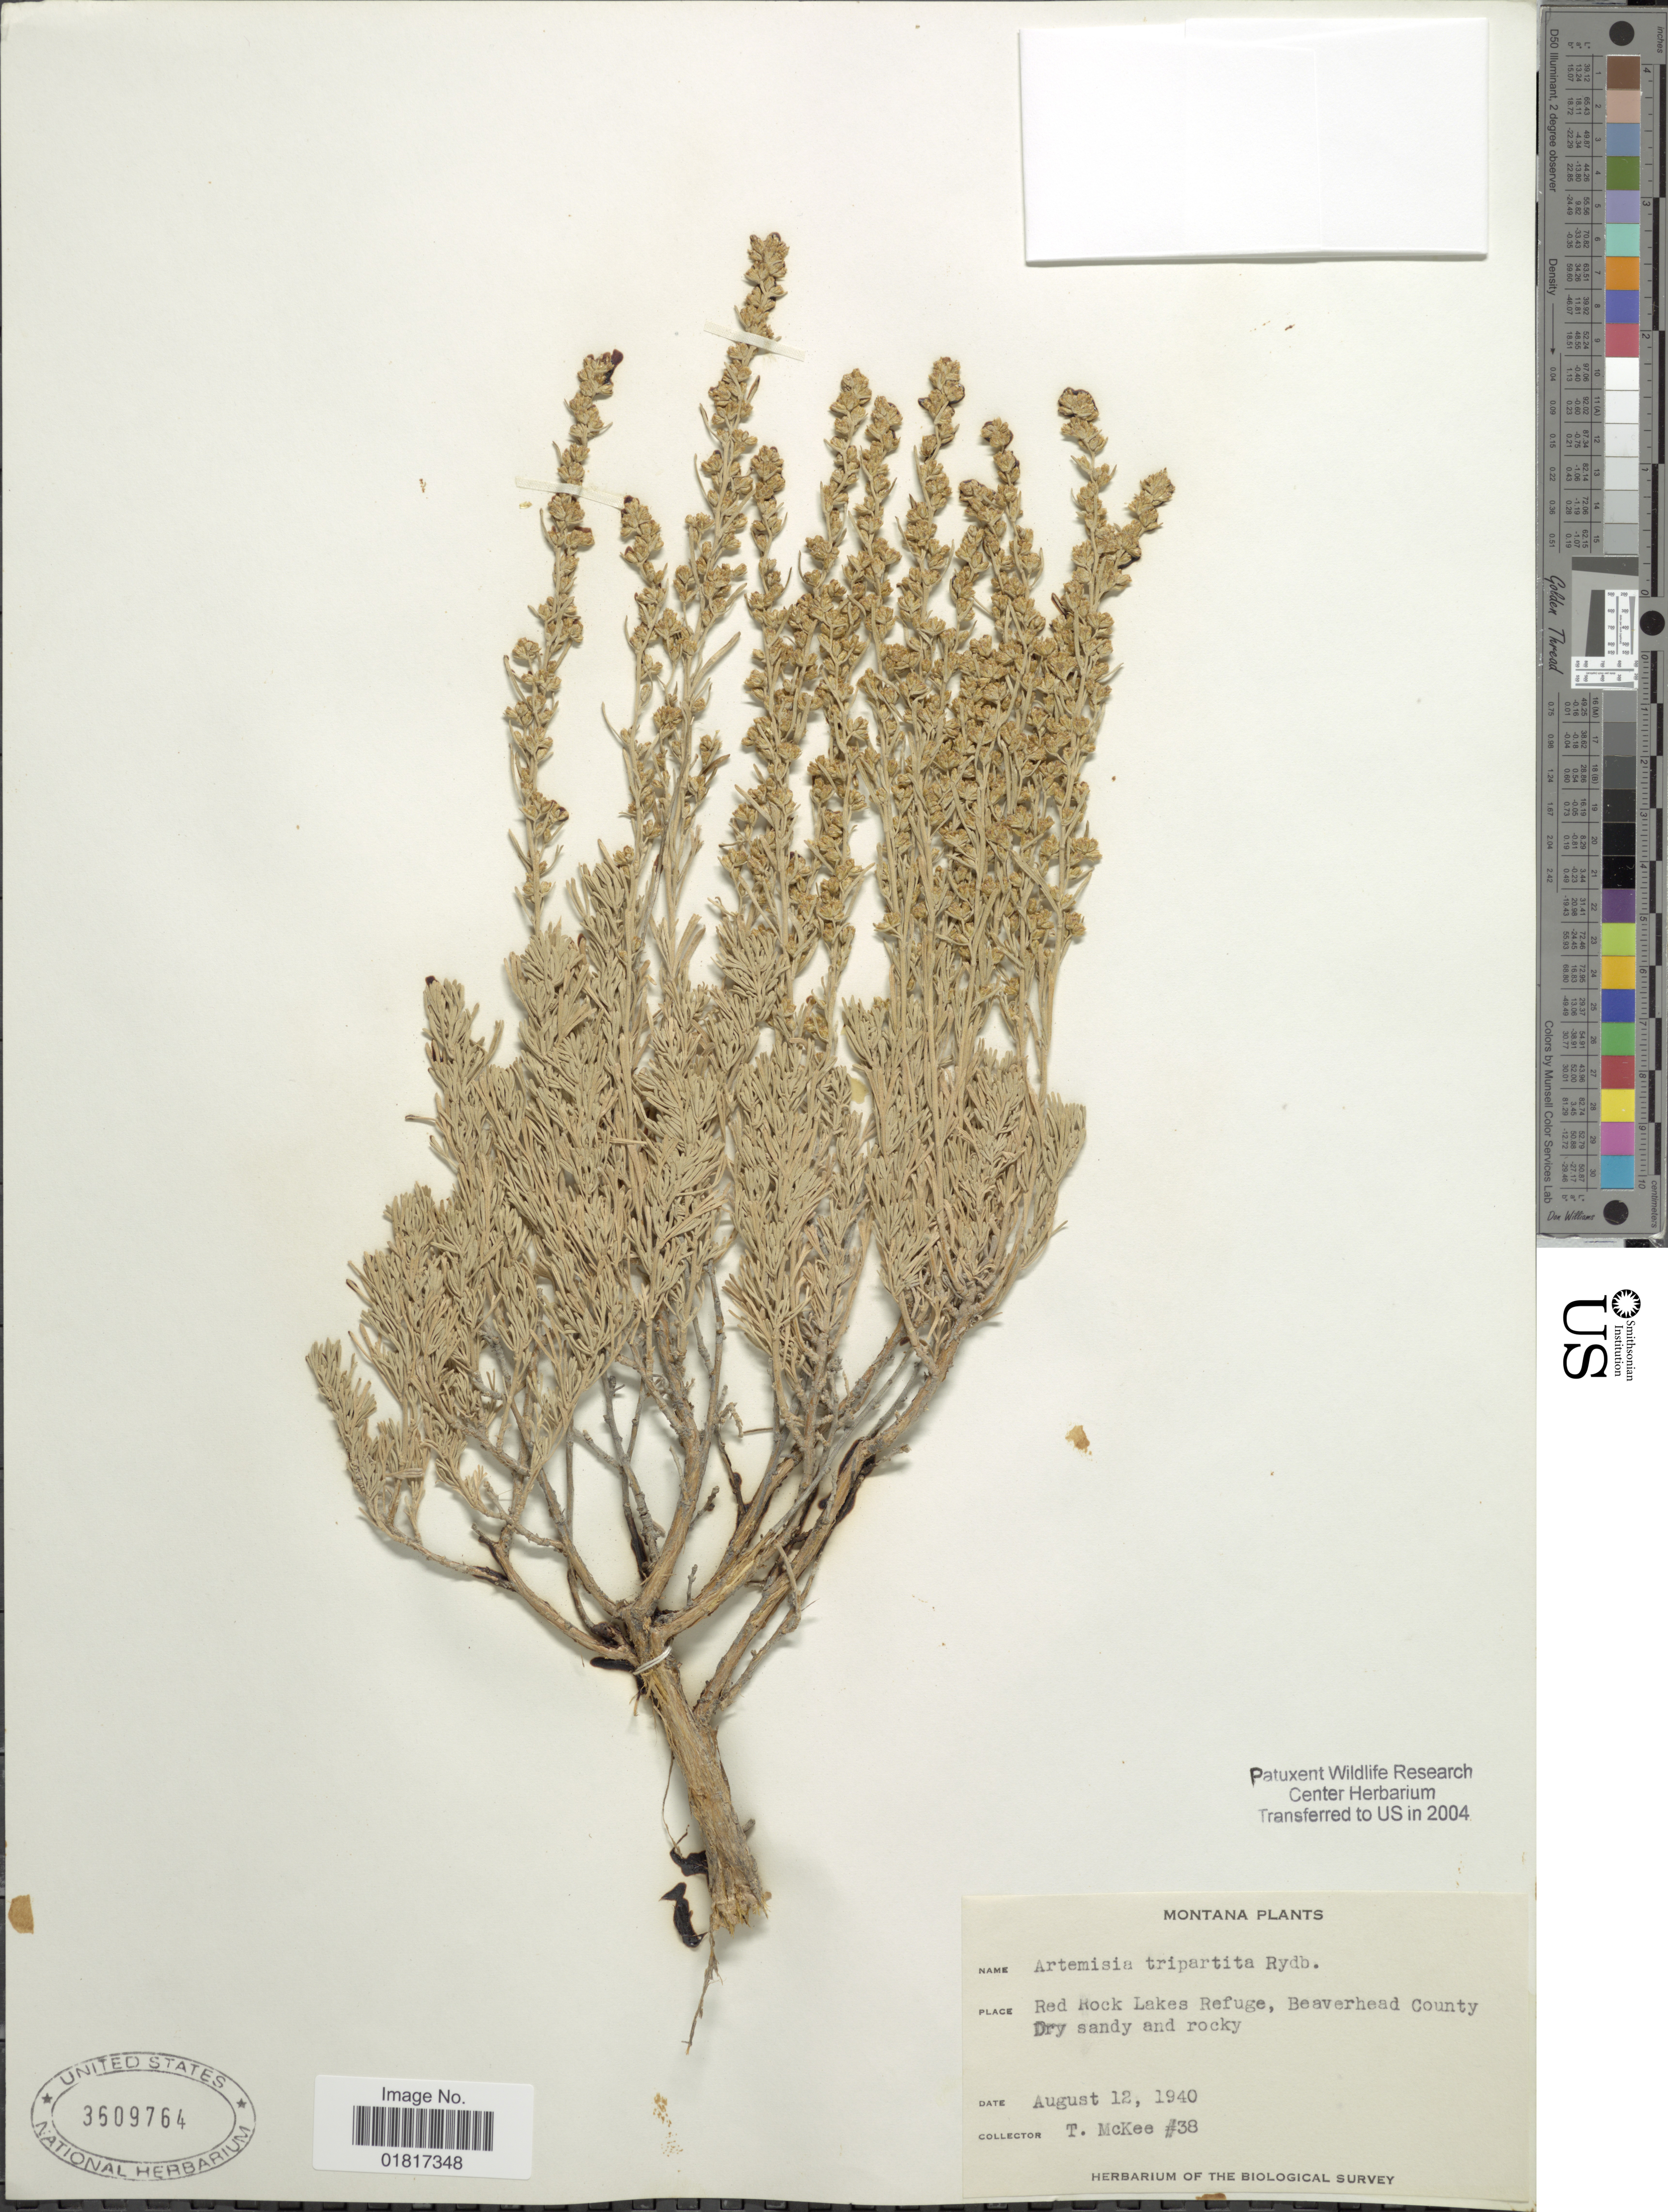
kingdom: Plantae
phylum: Tracheophyta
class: Magnoliopsida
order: Asterales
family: Asteraceae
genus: Artemisia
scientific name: Artemisia tripartita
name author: Rydb.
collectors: T. McKee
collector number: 38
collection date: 1940-08-12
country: United States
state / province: Montana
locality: Red Rock Lakes Refuge, Beaverhead County. Dry sandy and rocky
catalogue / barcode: US 3609764